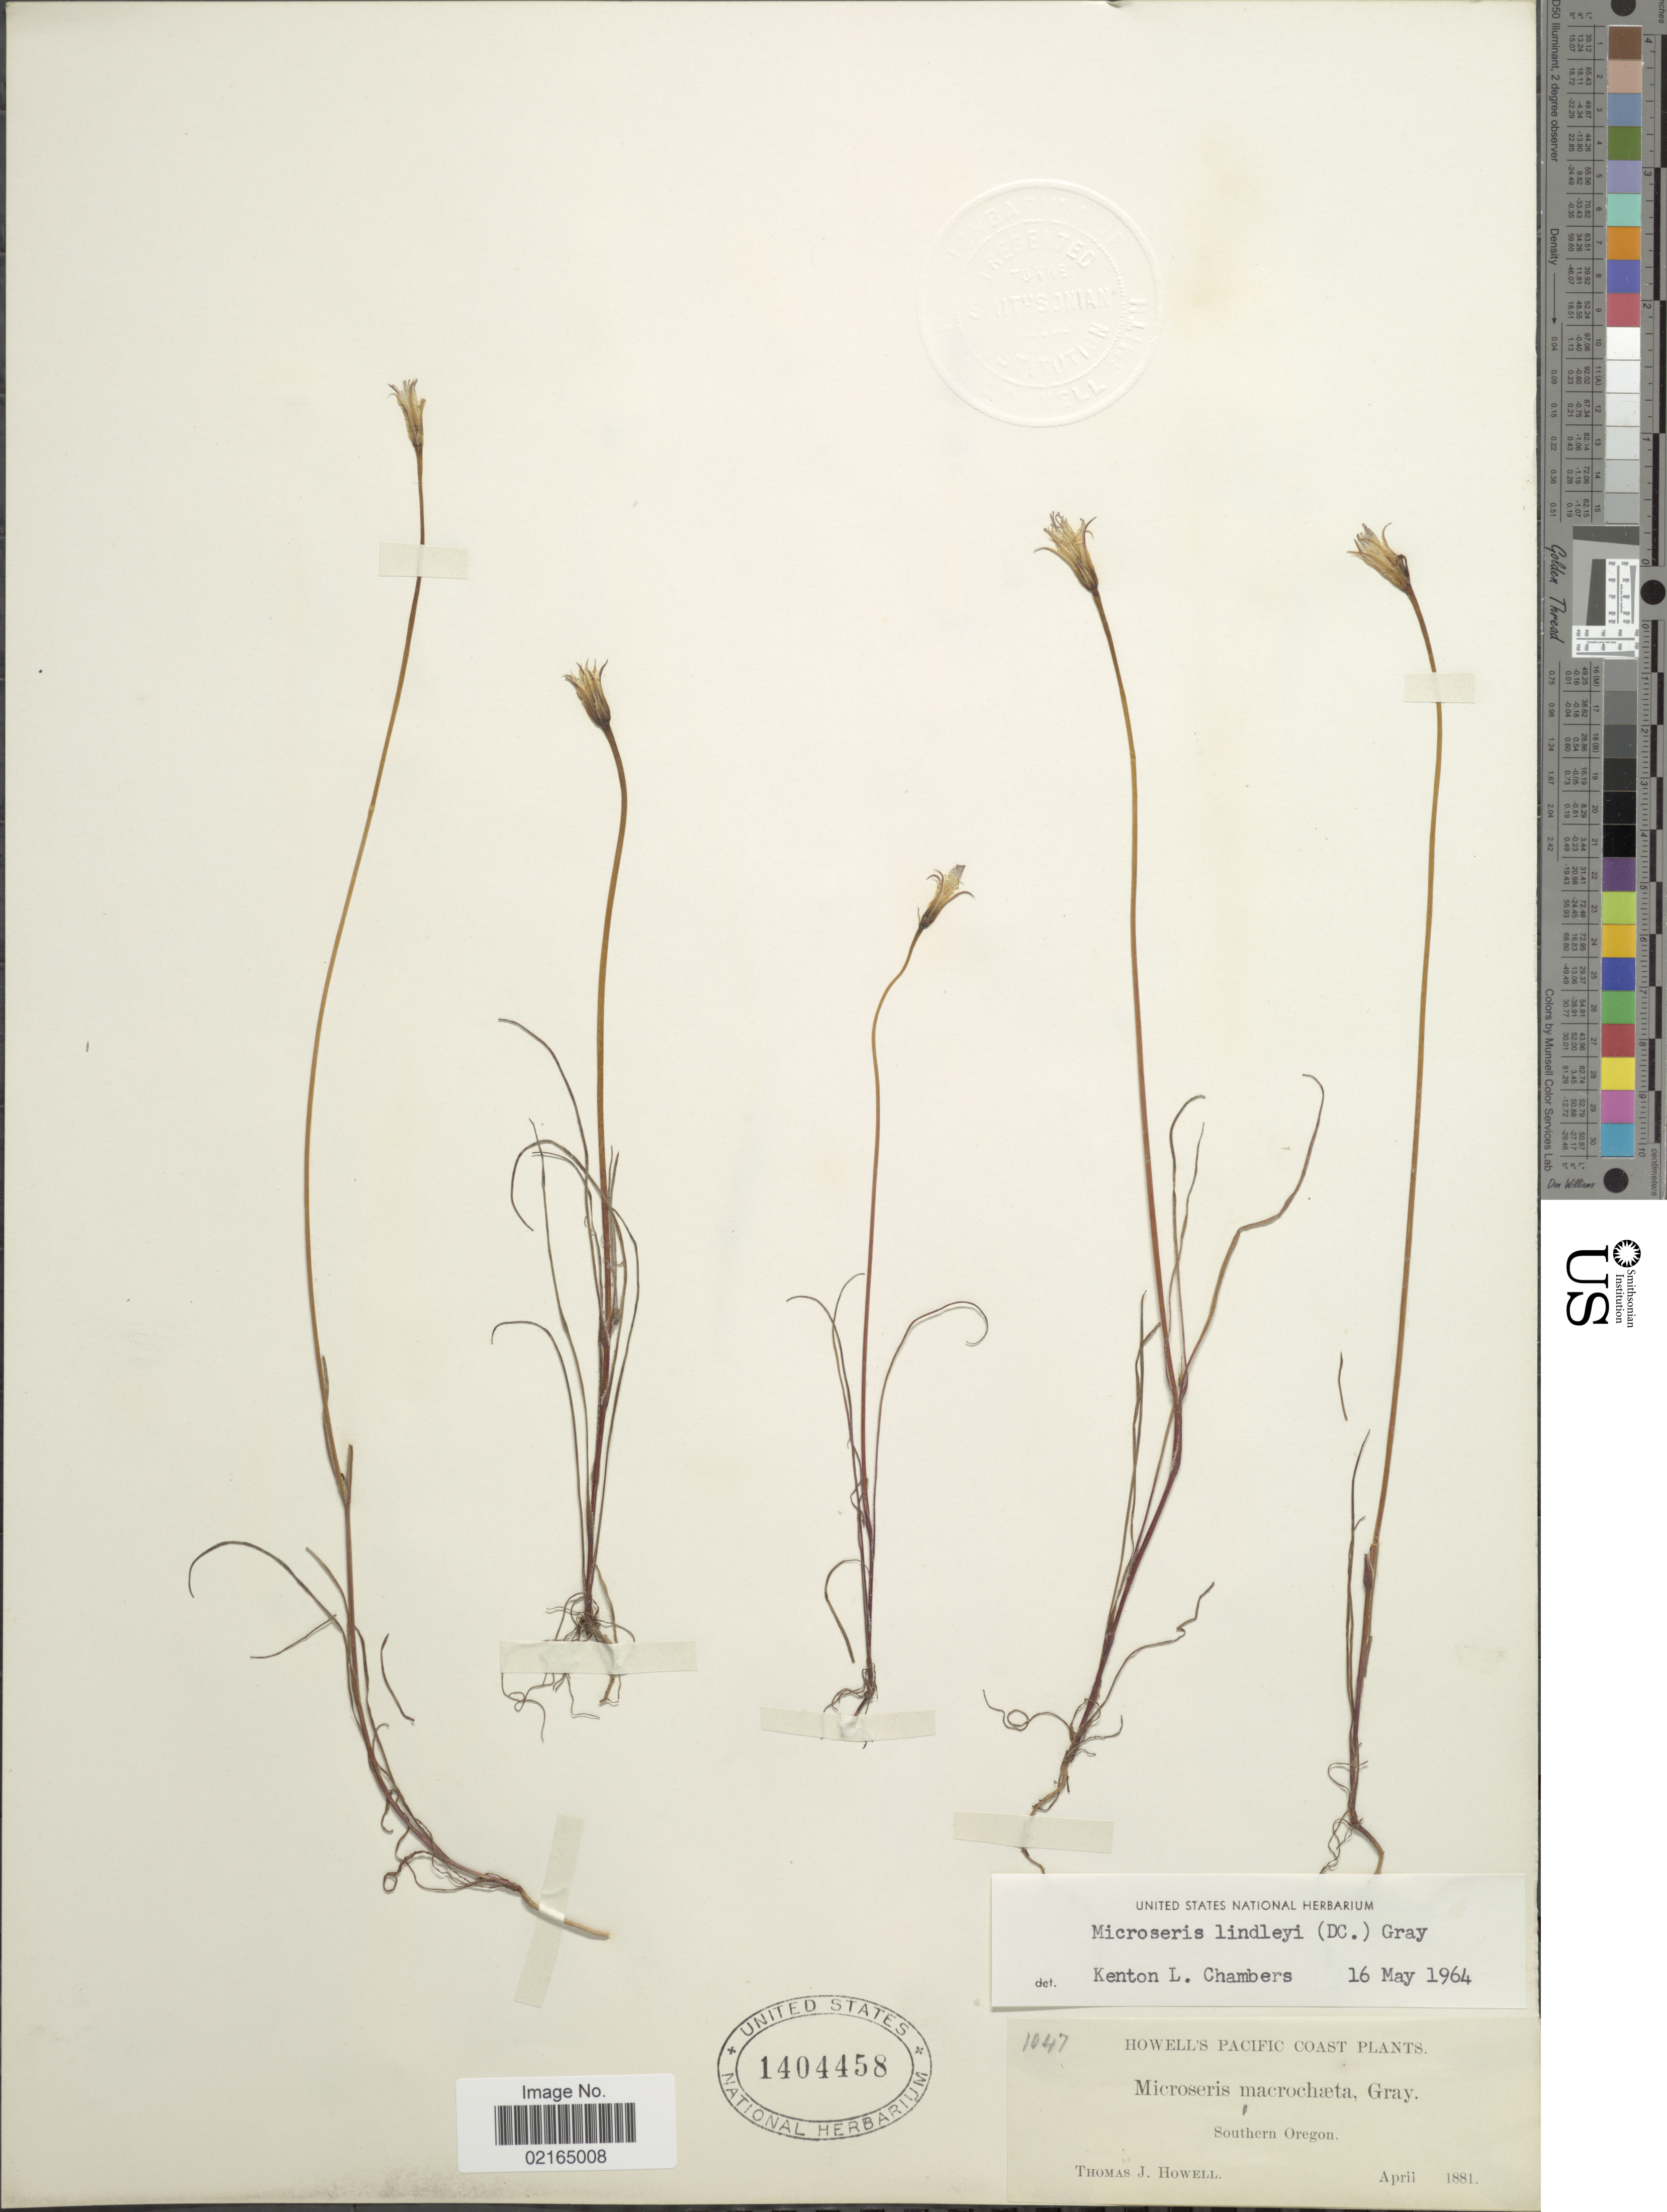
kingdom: Plantae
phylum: Tracheophyta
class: Magnoliopsida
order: Asterales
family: Asteraceae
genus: Uropappus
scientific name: Uropappus lindleyi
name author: (DC.) Nutt.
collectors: T. J. Howell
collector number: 1047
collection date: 1881-04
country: United States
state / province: Oregon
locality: Southern Oregon, Pacific Coast.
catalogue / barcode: US 1404458